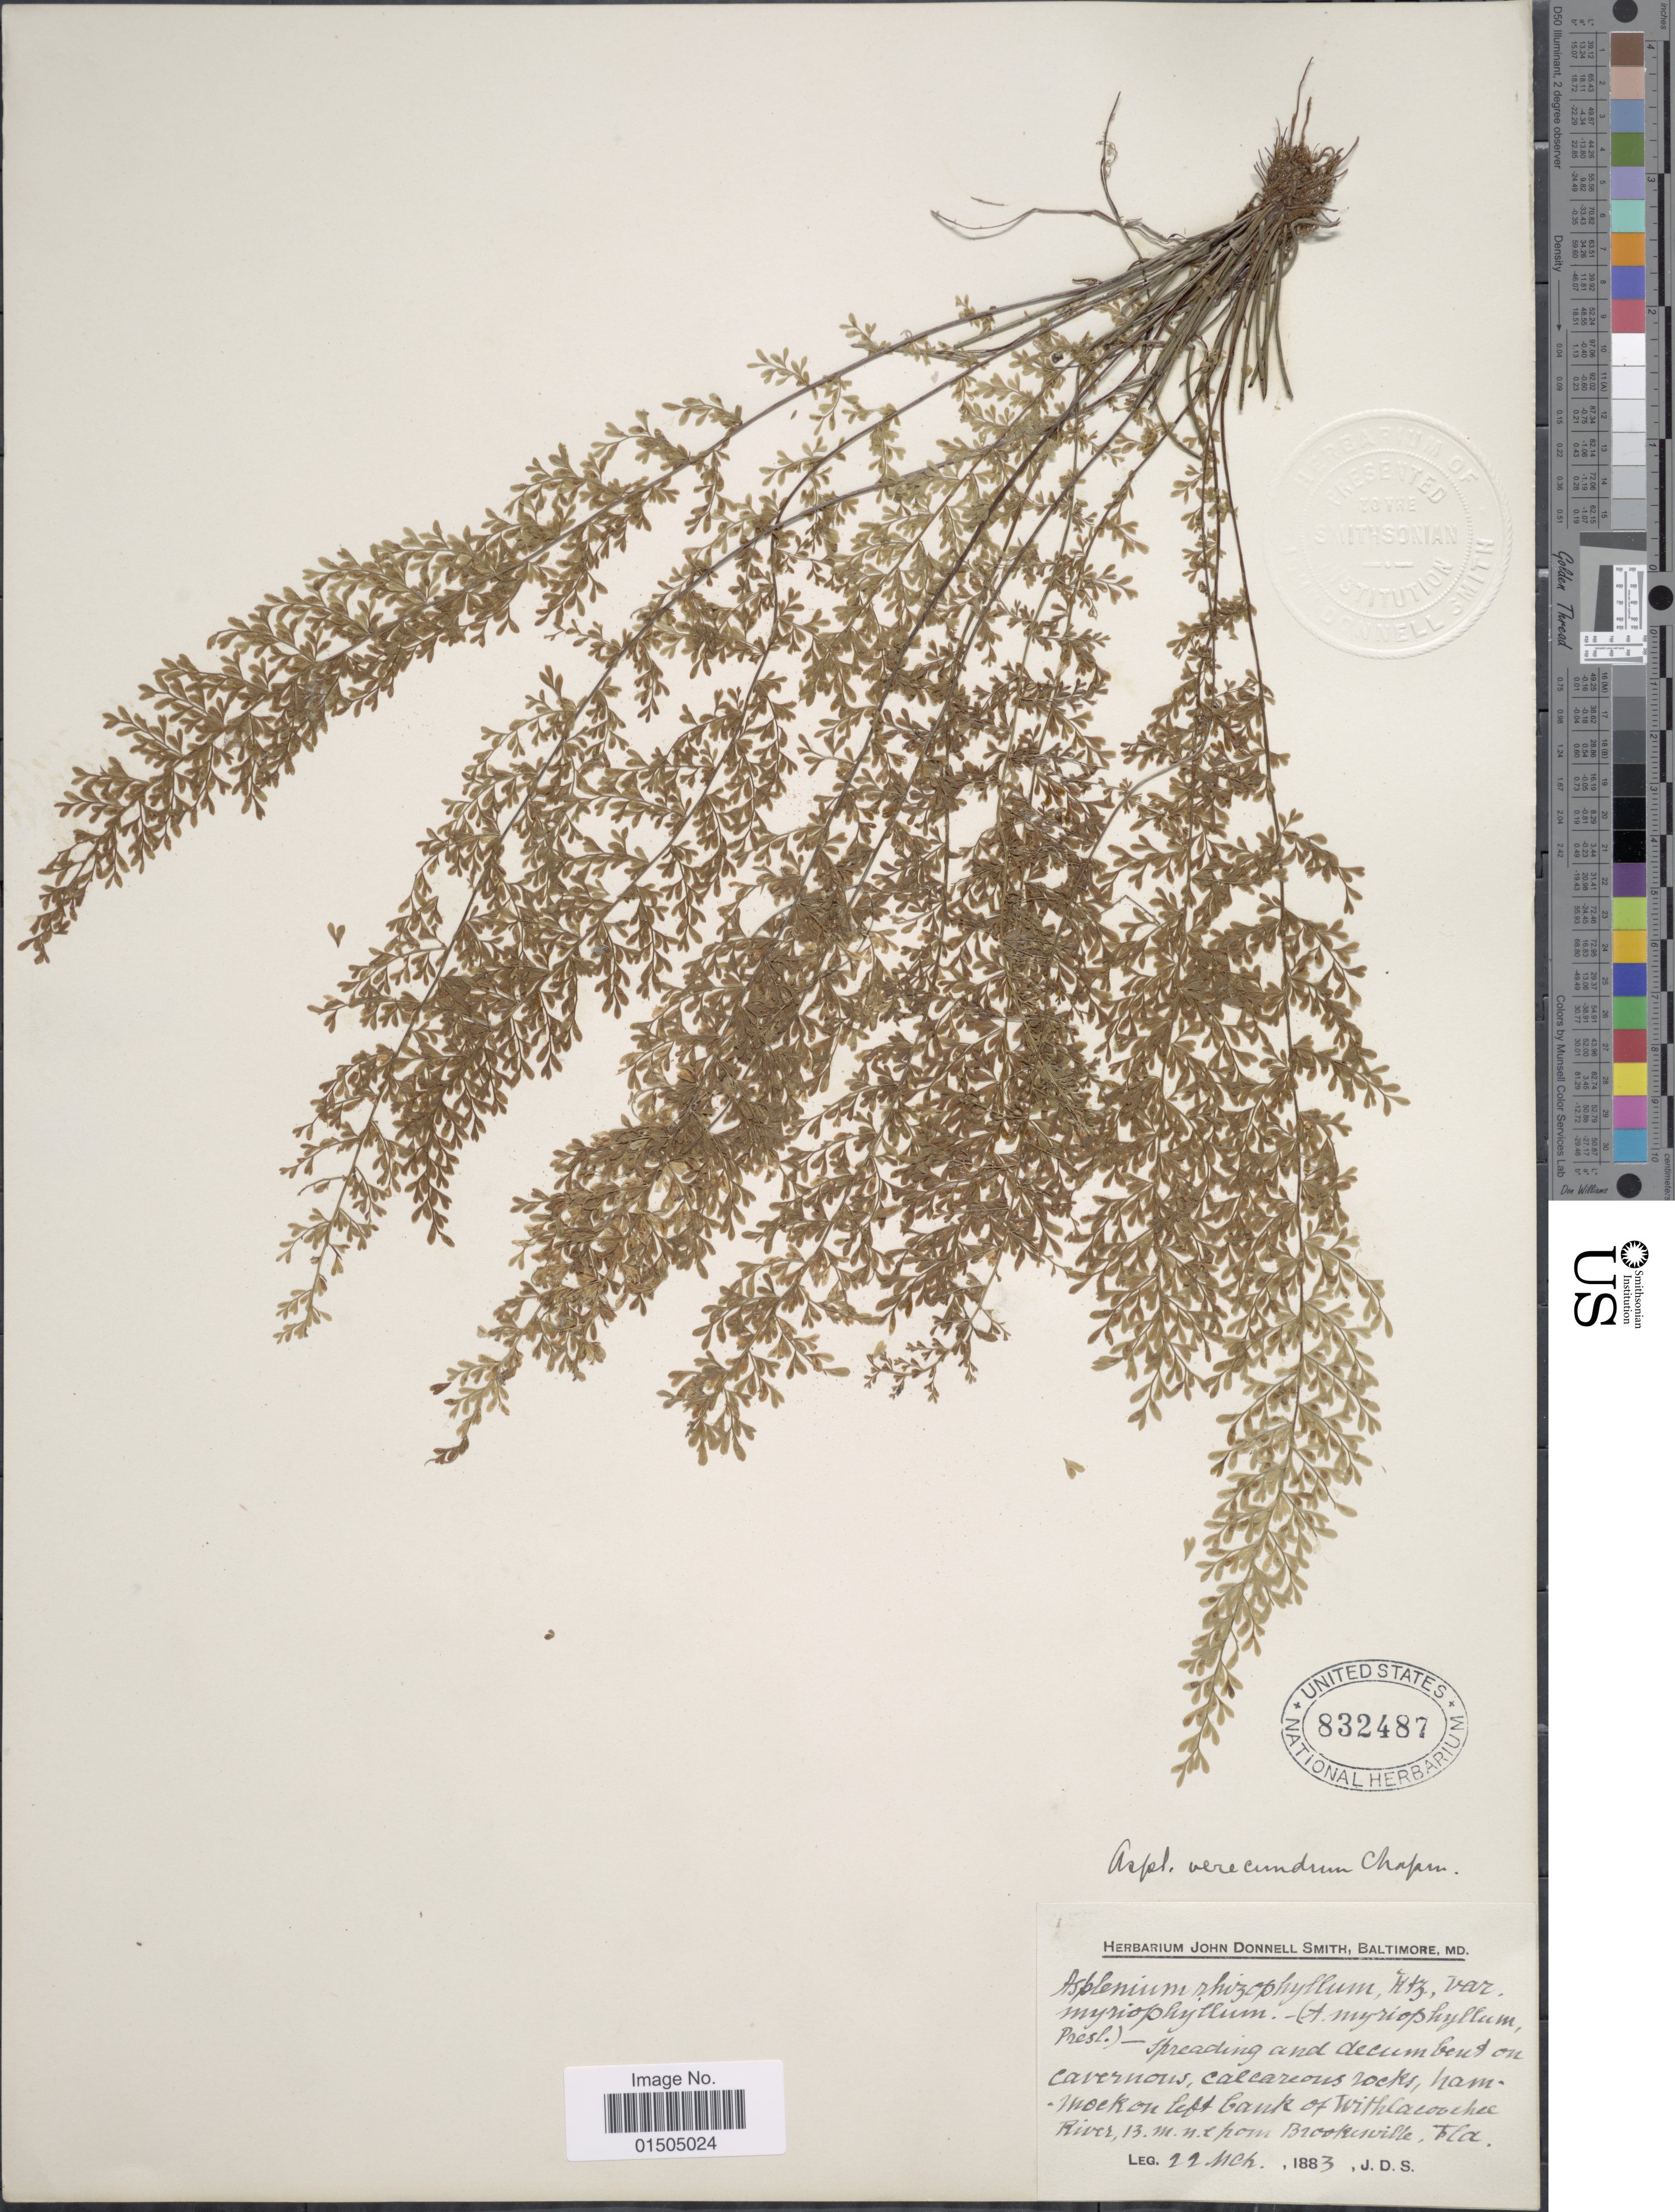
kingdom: Plantae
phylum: Tracheophyta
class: Polypodiopsida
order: Polypodiales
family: Aspleniaceae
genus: Asplenium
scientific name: Asplenium verecundum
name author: Chapm.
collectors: J. Donnell Smith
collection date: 1883-03-22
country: United States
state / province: Florida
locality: Cavernous, calcareous rocks, hammock on left bank of Withlacoochec River, 13 m. n.e. from Brookesville.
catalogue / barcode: US 832487